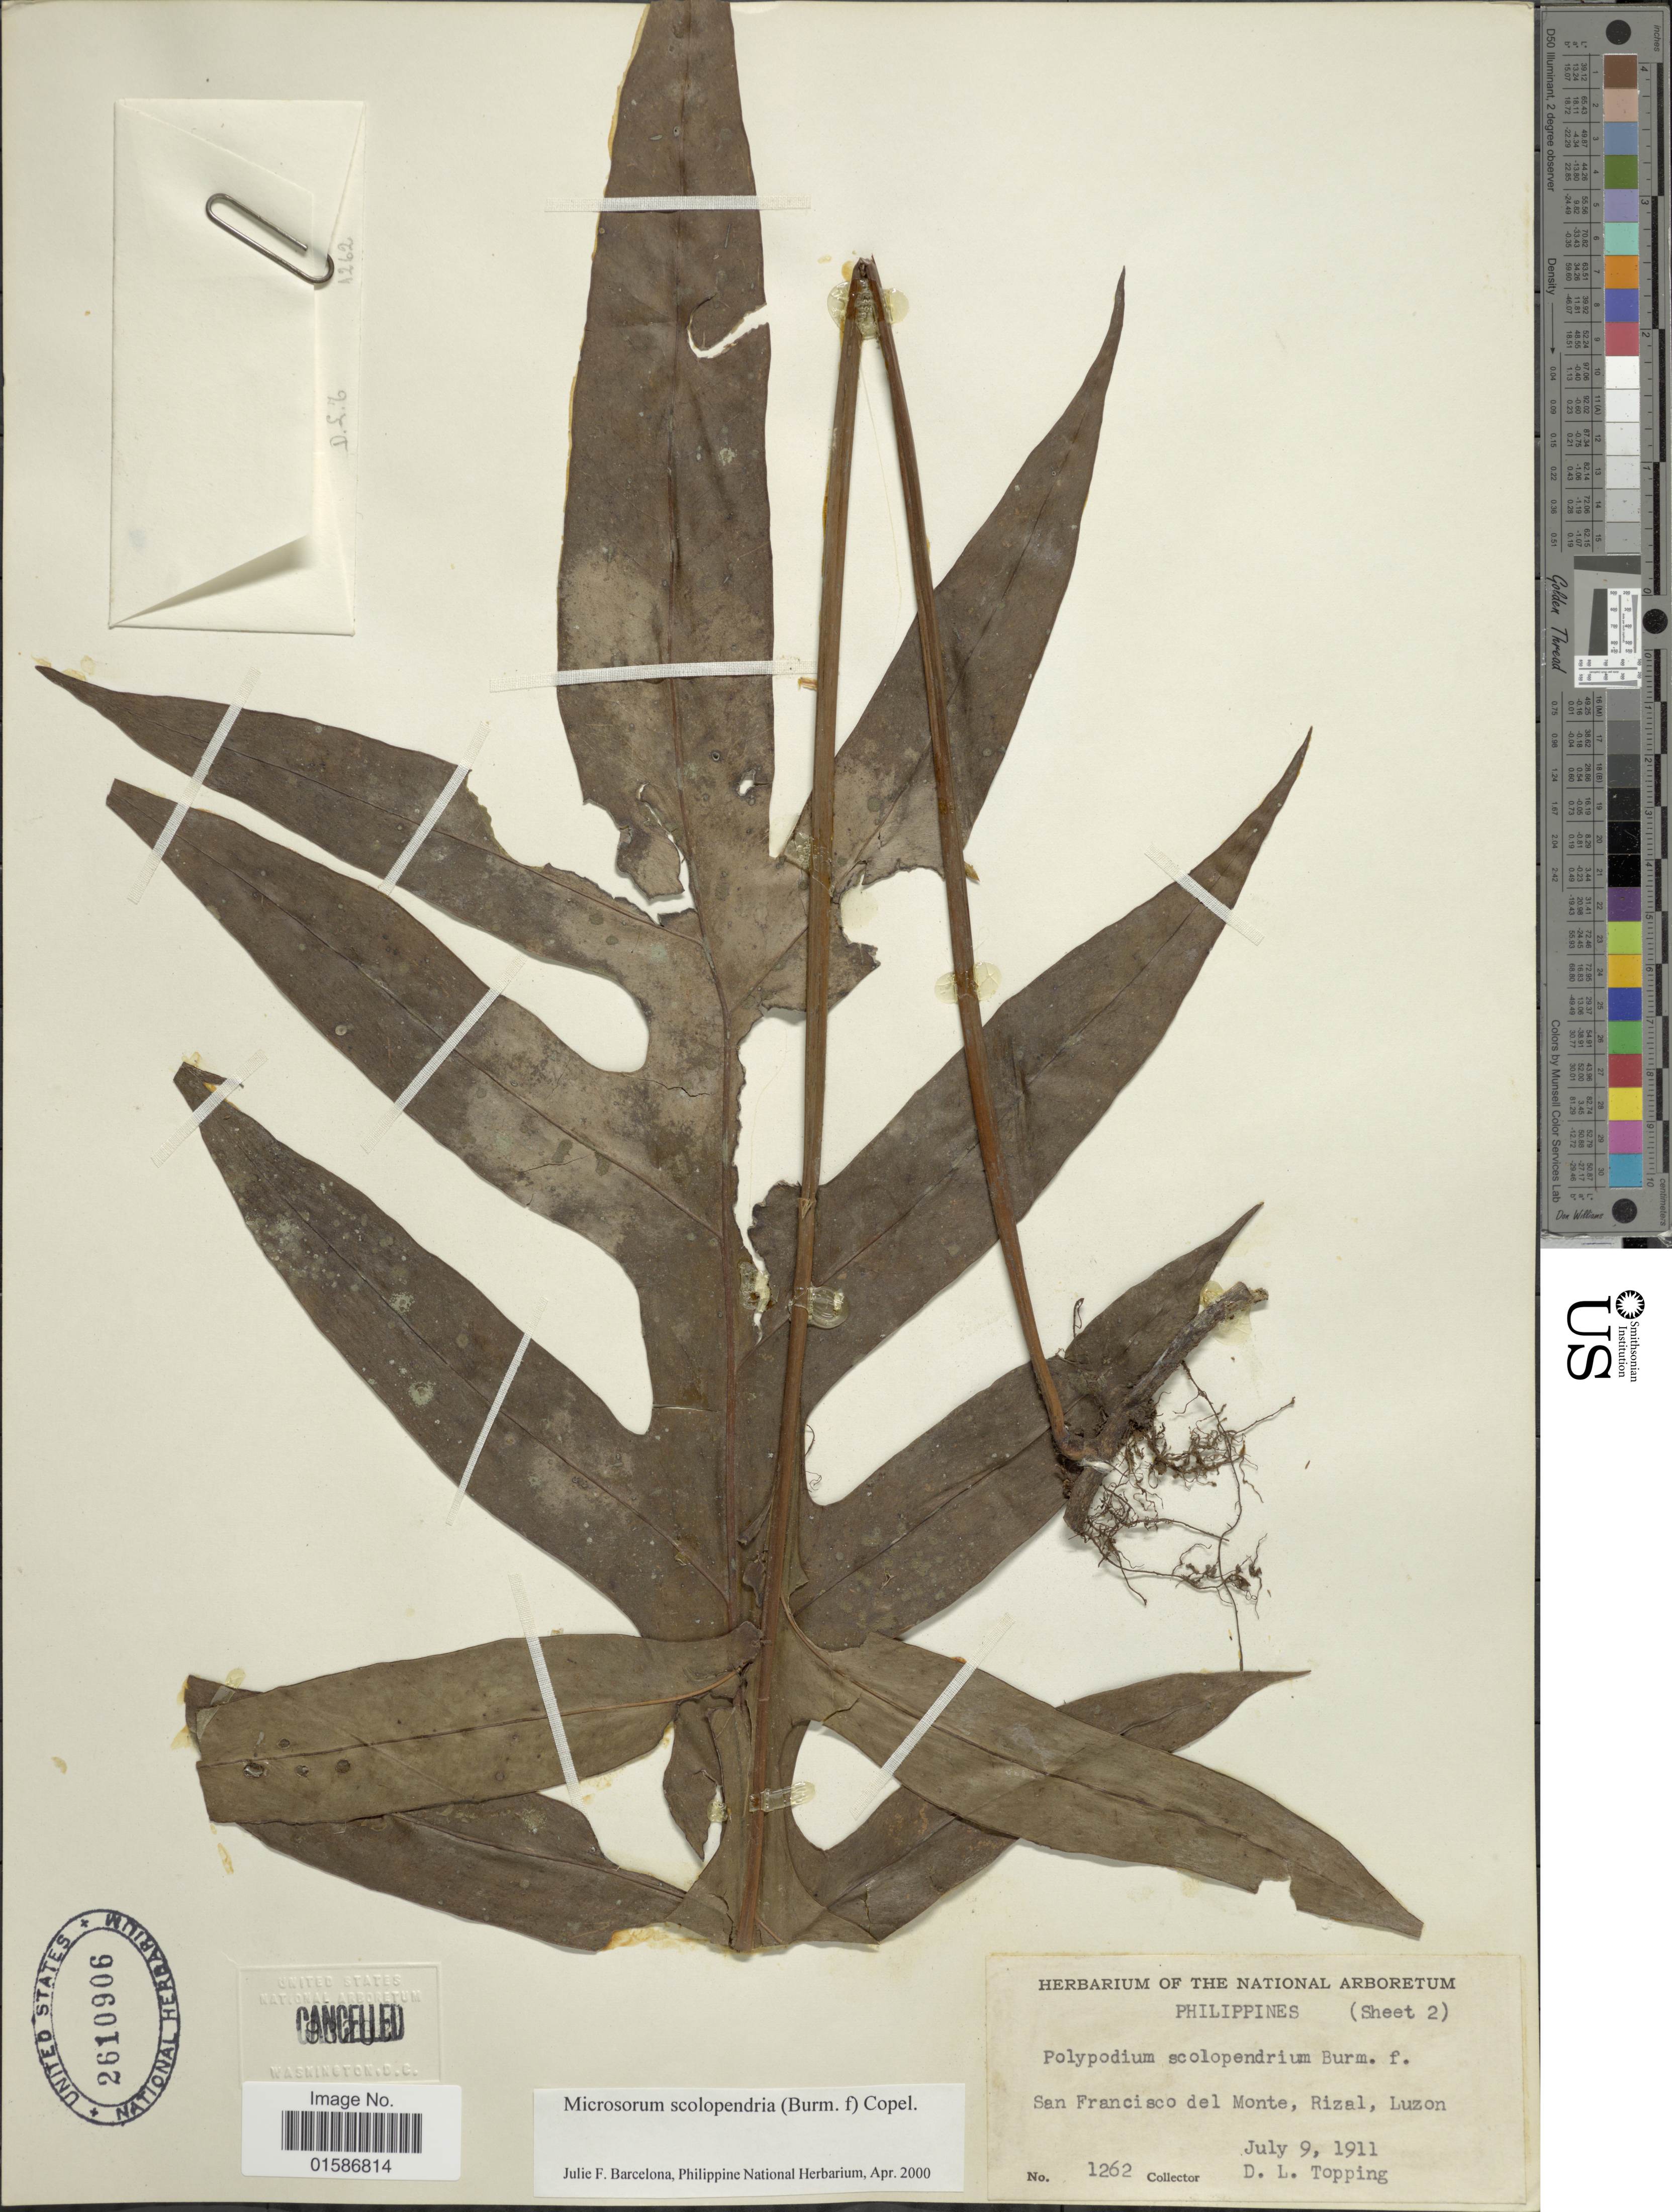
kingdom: Plantae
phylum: Tracheophyta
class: Polypodiopsida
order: Polypodiales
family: Polypodiaceae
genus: Microsorum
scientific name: Microsorum scolopendria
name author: (Burm. f.) Copel.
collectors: D. L. Topping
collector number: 1262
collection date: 1911-07-09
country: Philippines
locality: San Francisco del Monte, Rizal, Luzon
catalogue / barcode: US 2610906